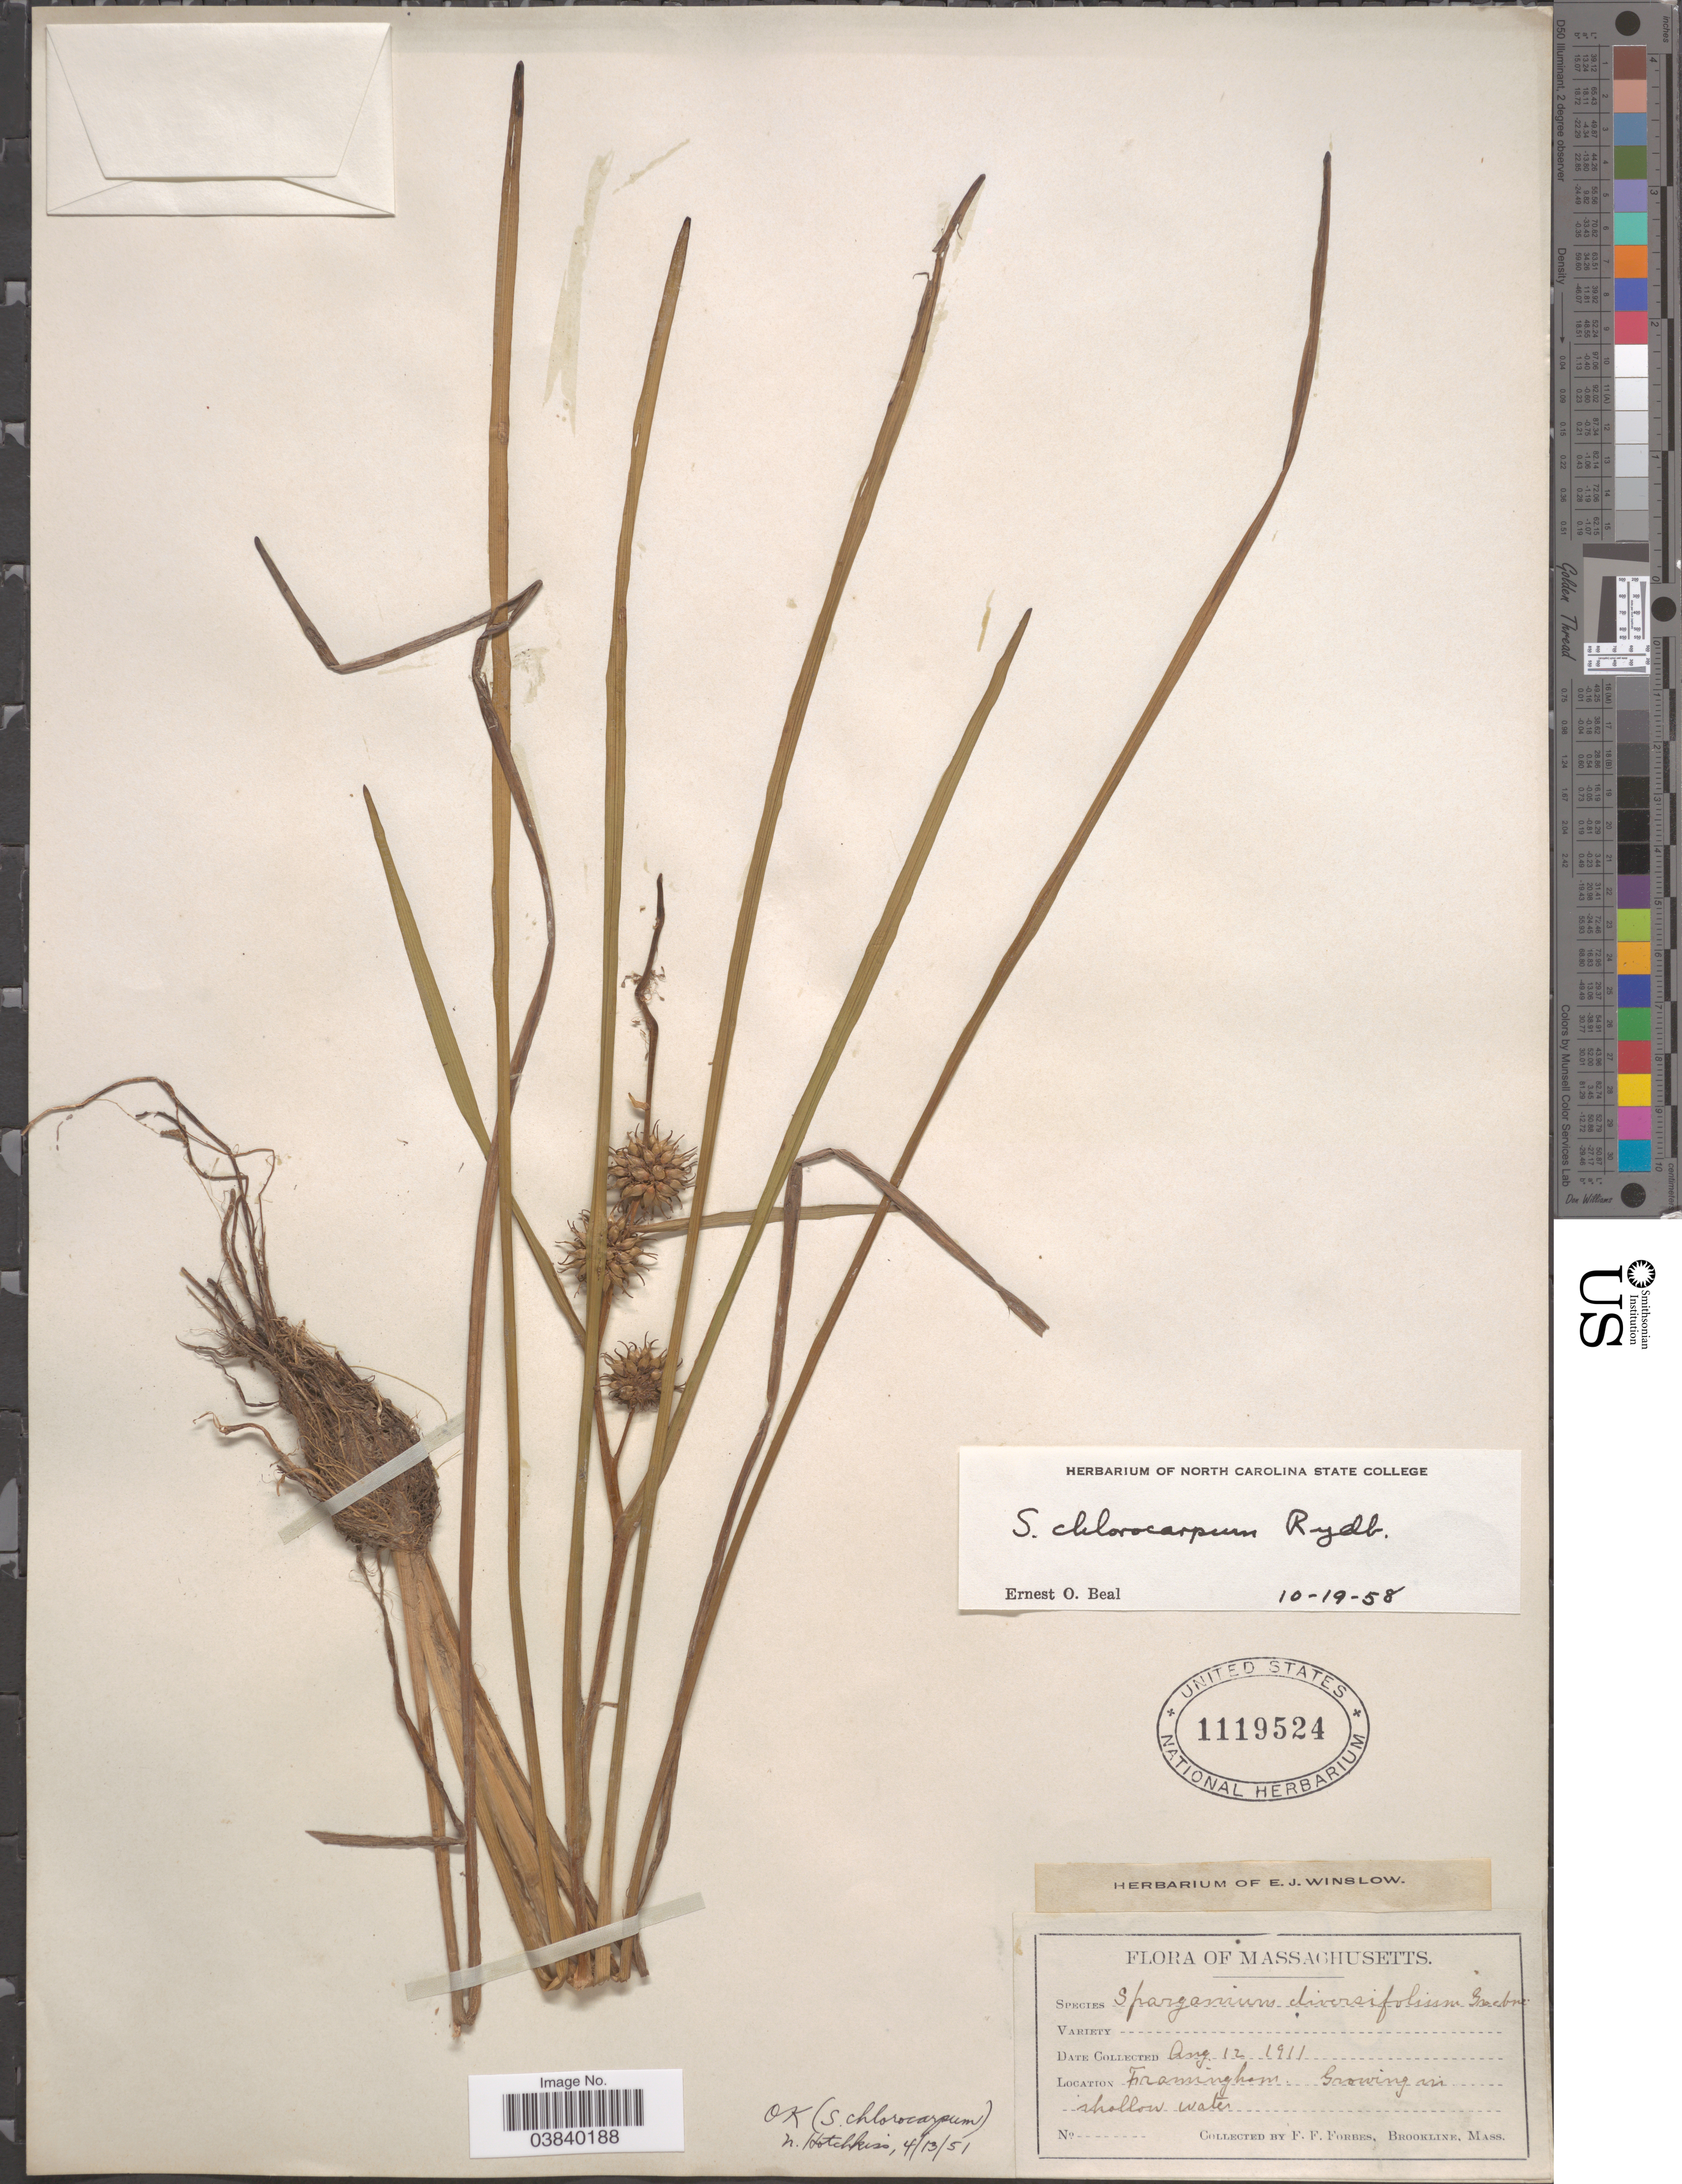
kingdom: Plantae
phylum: Tracheophyta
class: Liliopsida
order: Poales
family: Typhaceae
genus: Sparganium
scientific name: Sparganium chlorocarpum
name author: Rydb.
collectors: F. Forbes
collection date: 1911-08-12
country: United States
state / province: Massachusetts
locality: Framingham.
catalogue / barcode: US 1119524